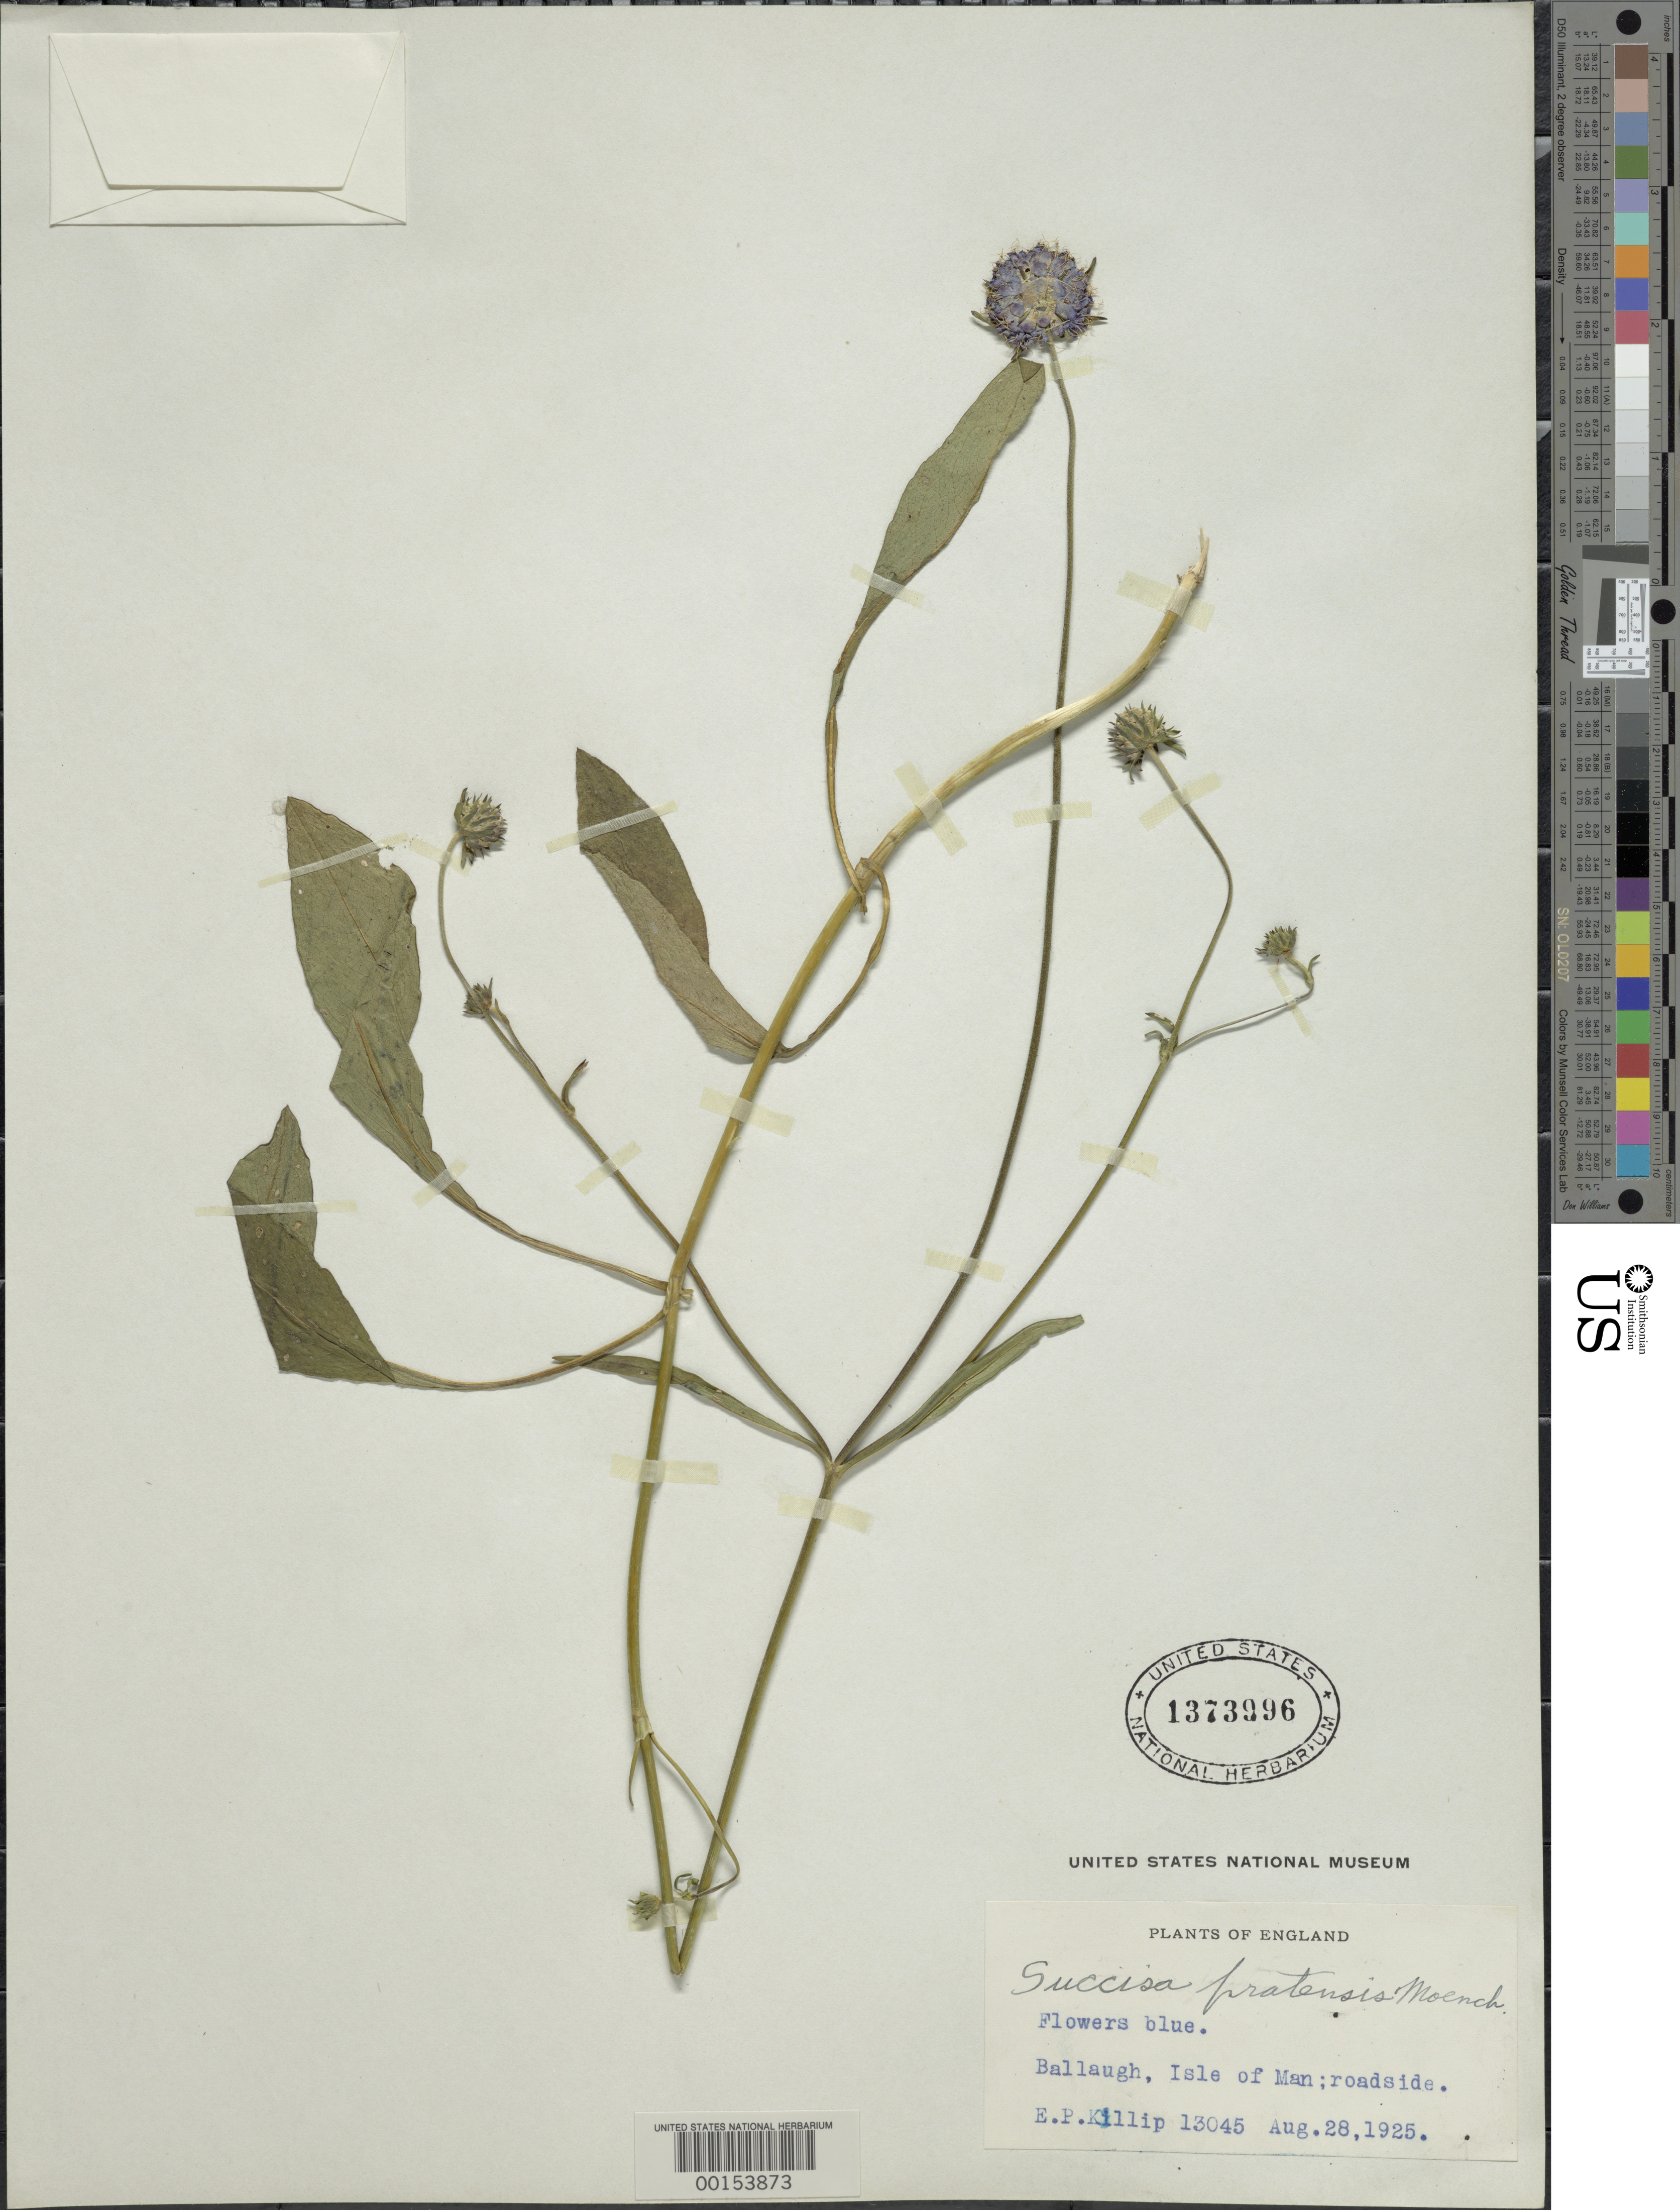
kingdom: Plantae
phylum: Tracheophyta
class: Magnoliopsida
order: Dipsacales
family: Caprifoliaceae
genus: Succisa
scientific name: Succisa pratensis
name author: Moench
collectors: E. P. Killip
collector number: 13045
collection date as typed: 28 Aug 1925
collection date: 1925-08-28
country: United Kingdom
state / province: England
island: Isle of Man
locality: Ballaugh, Isle of Man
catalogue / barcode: US 1373996